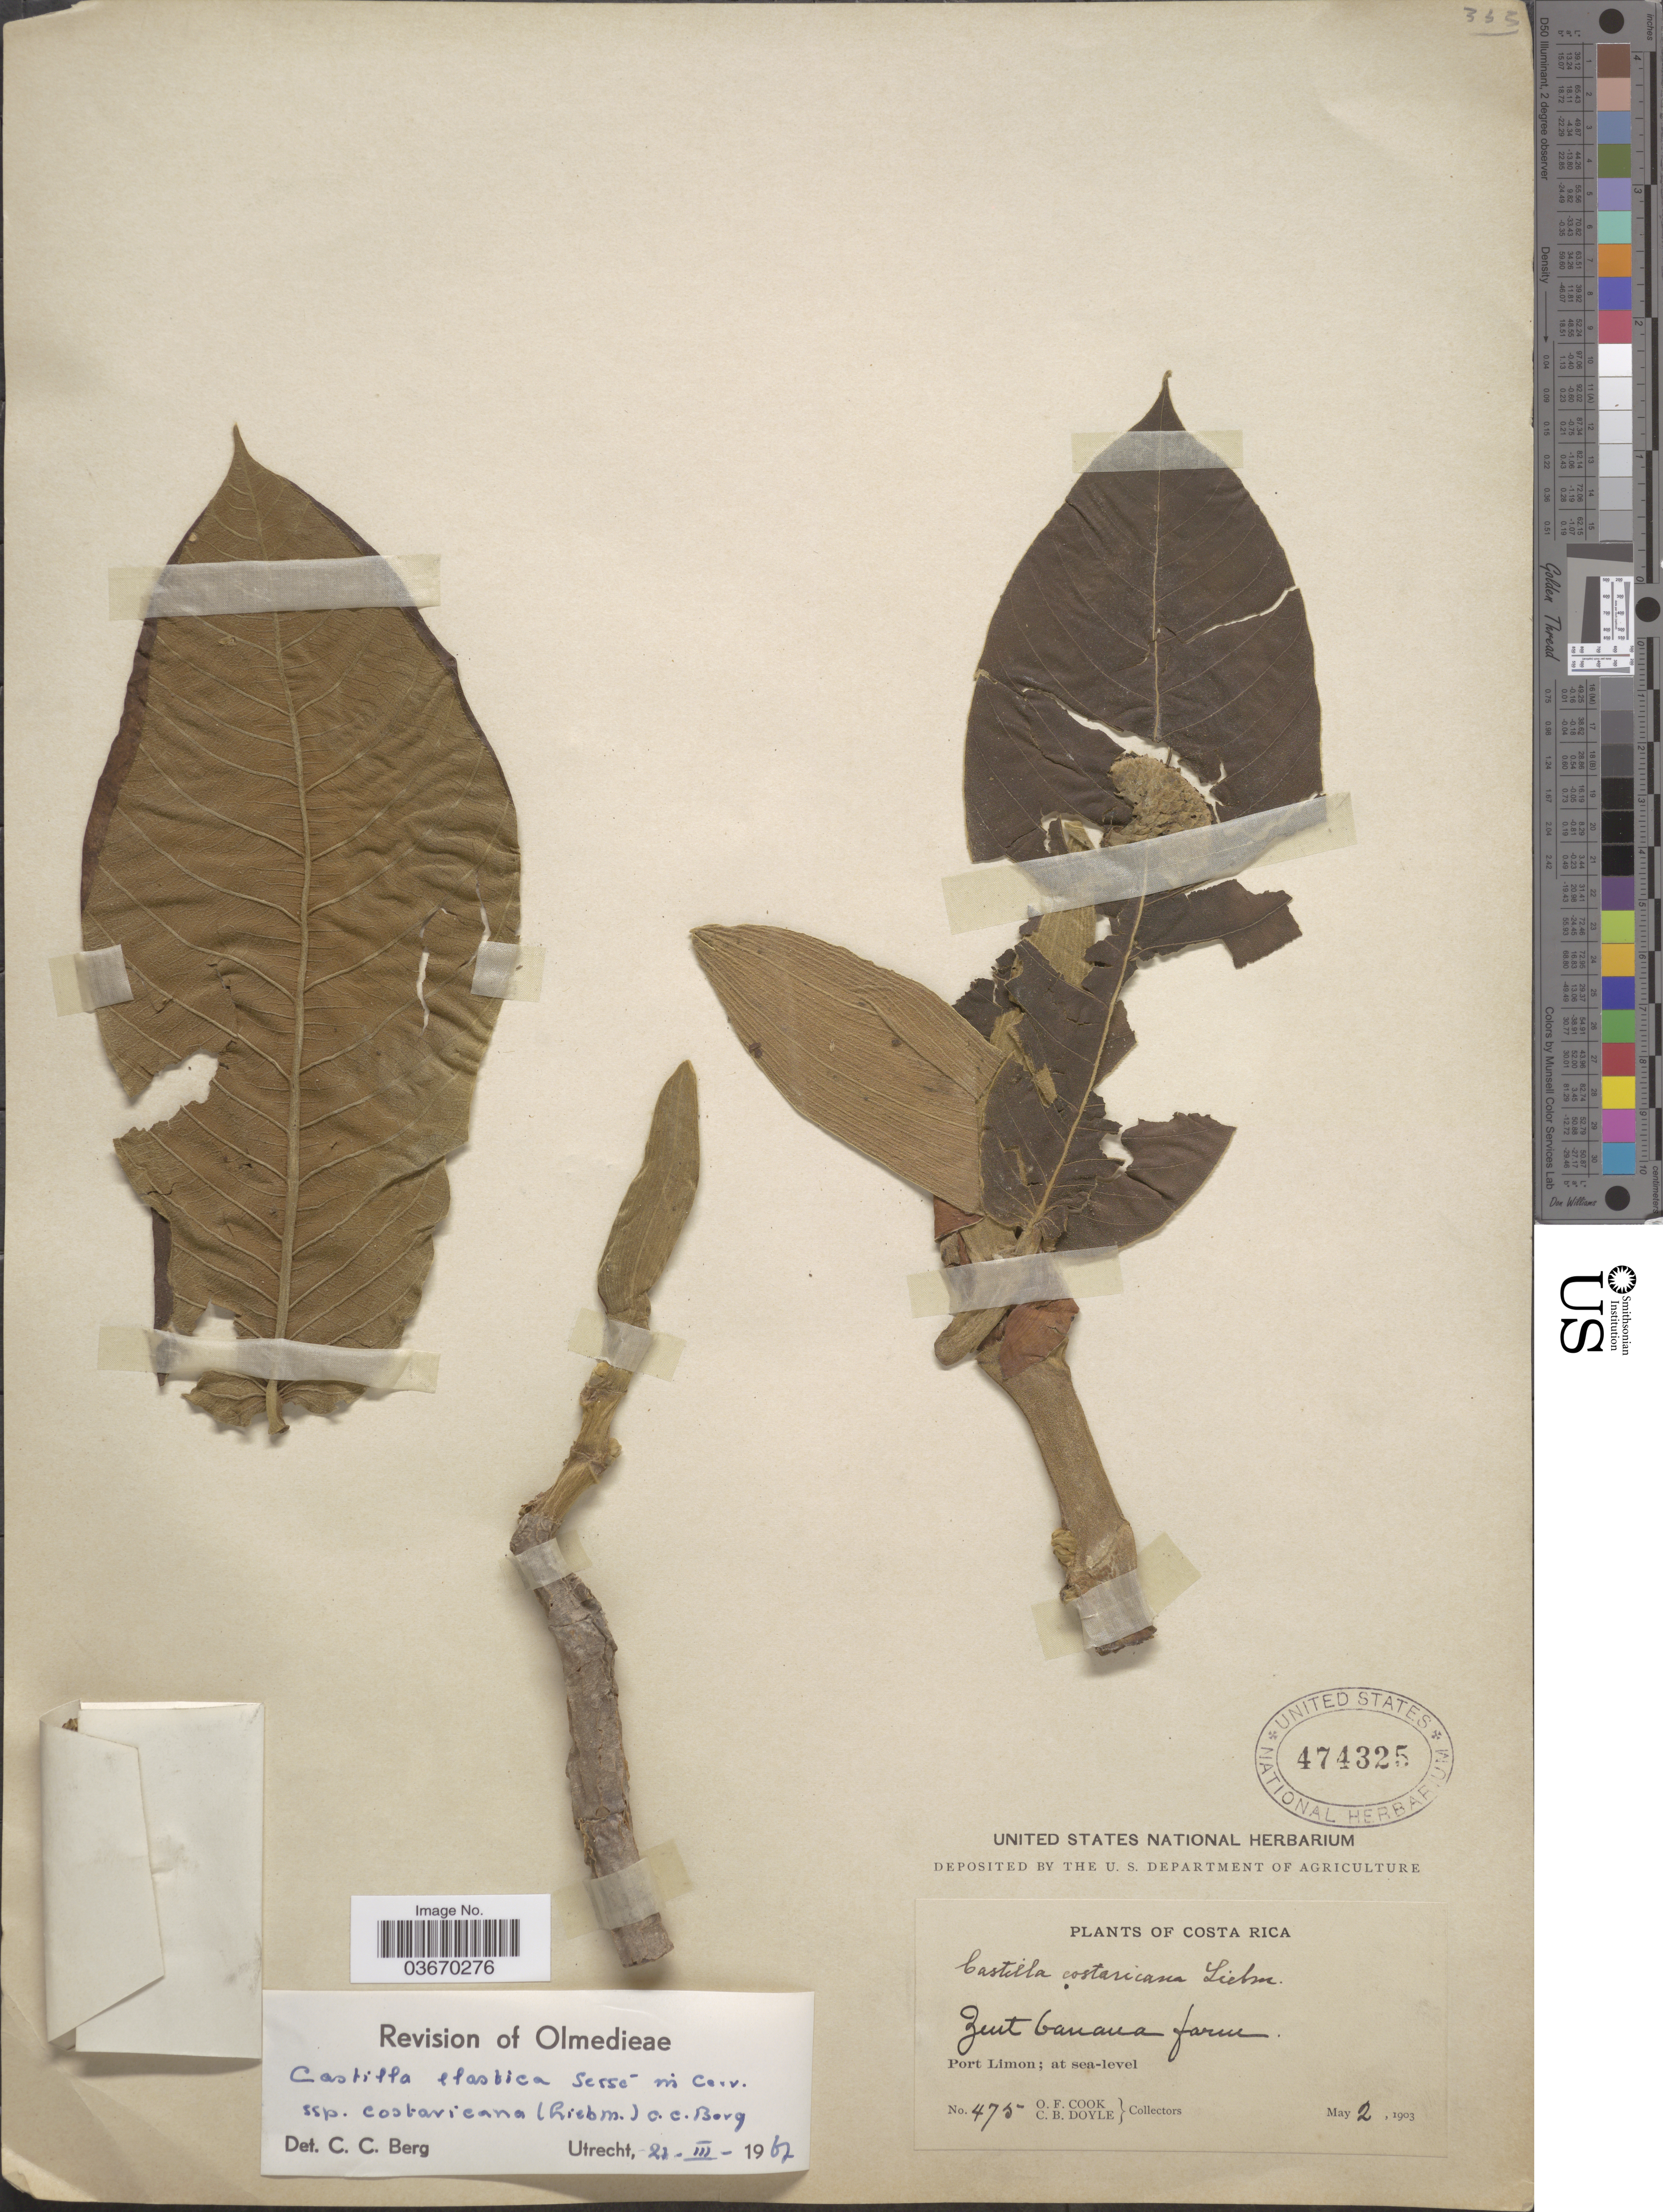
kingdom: Plantae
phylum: Tracheophyta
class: Magnoliopsida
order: Rosales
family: Moraceae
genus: Castilla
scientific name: Castilla elastica subsp. costaricana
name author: (Liebm.) C.C. Berg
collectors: O. F. Cook & C. Doyle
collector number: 475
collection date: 1903-05-02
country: Costa Rica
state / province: Limón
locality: Zent banana farm. Port Limon.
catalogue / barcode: US 474325